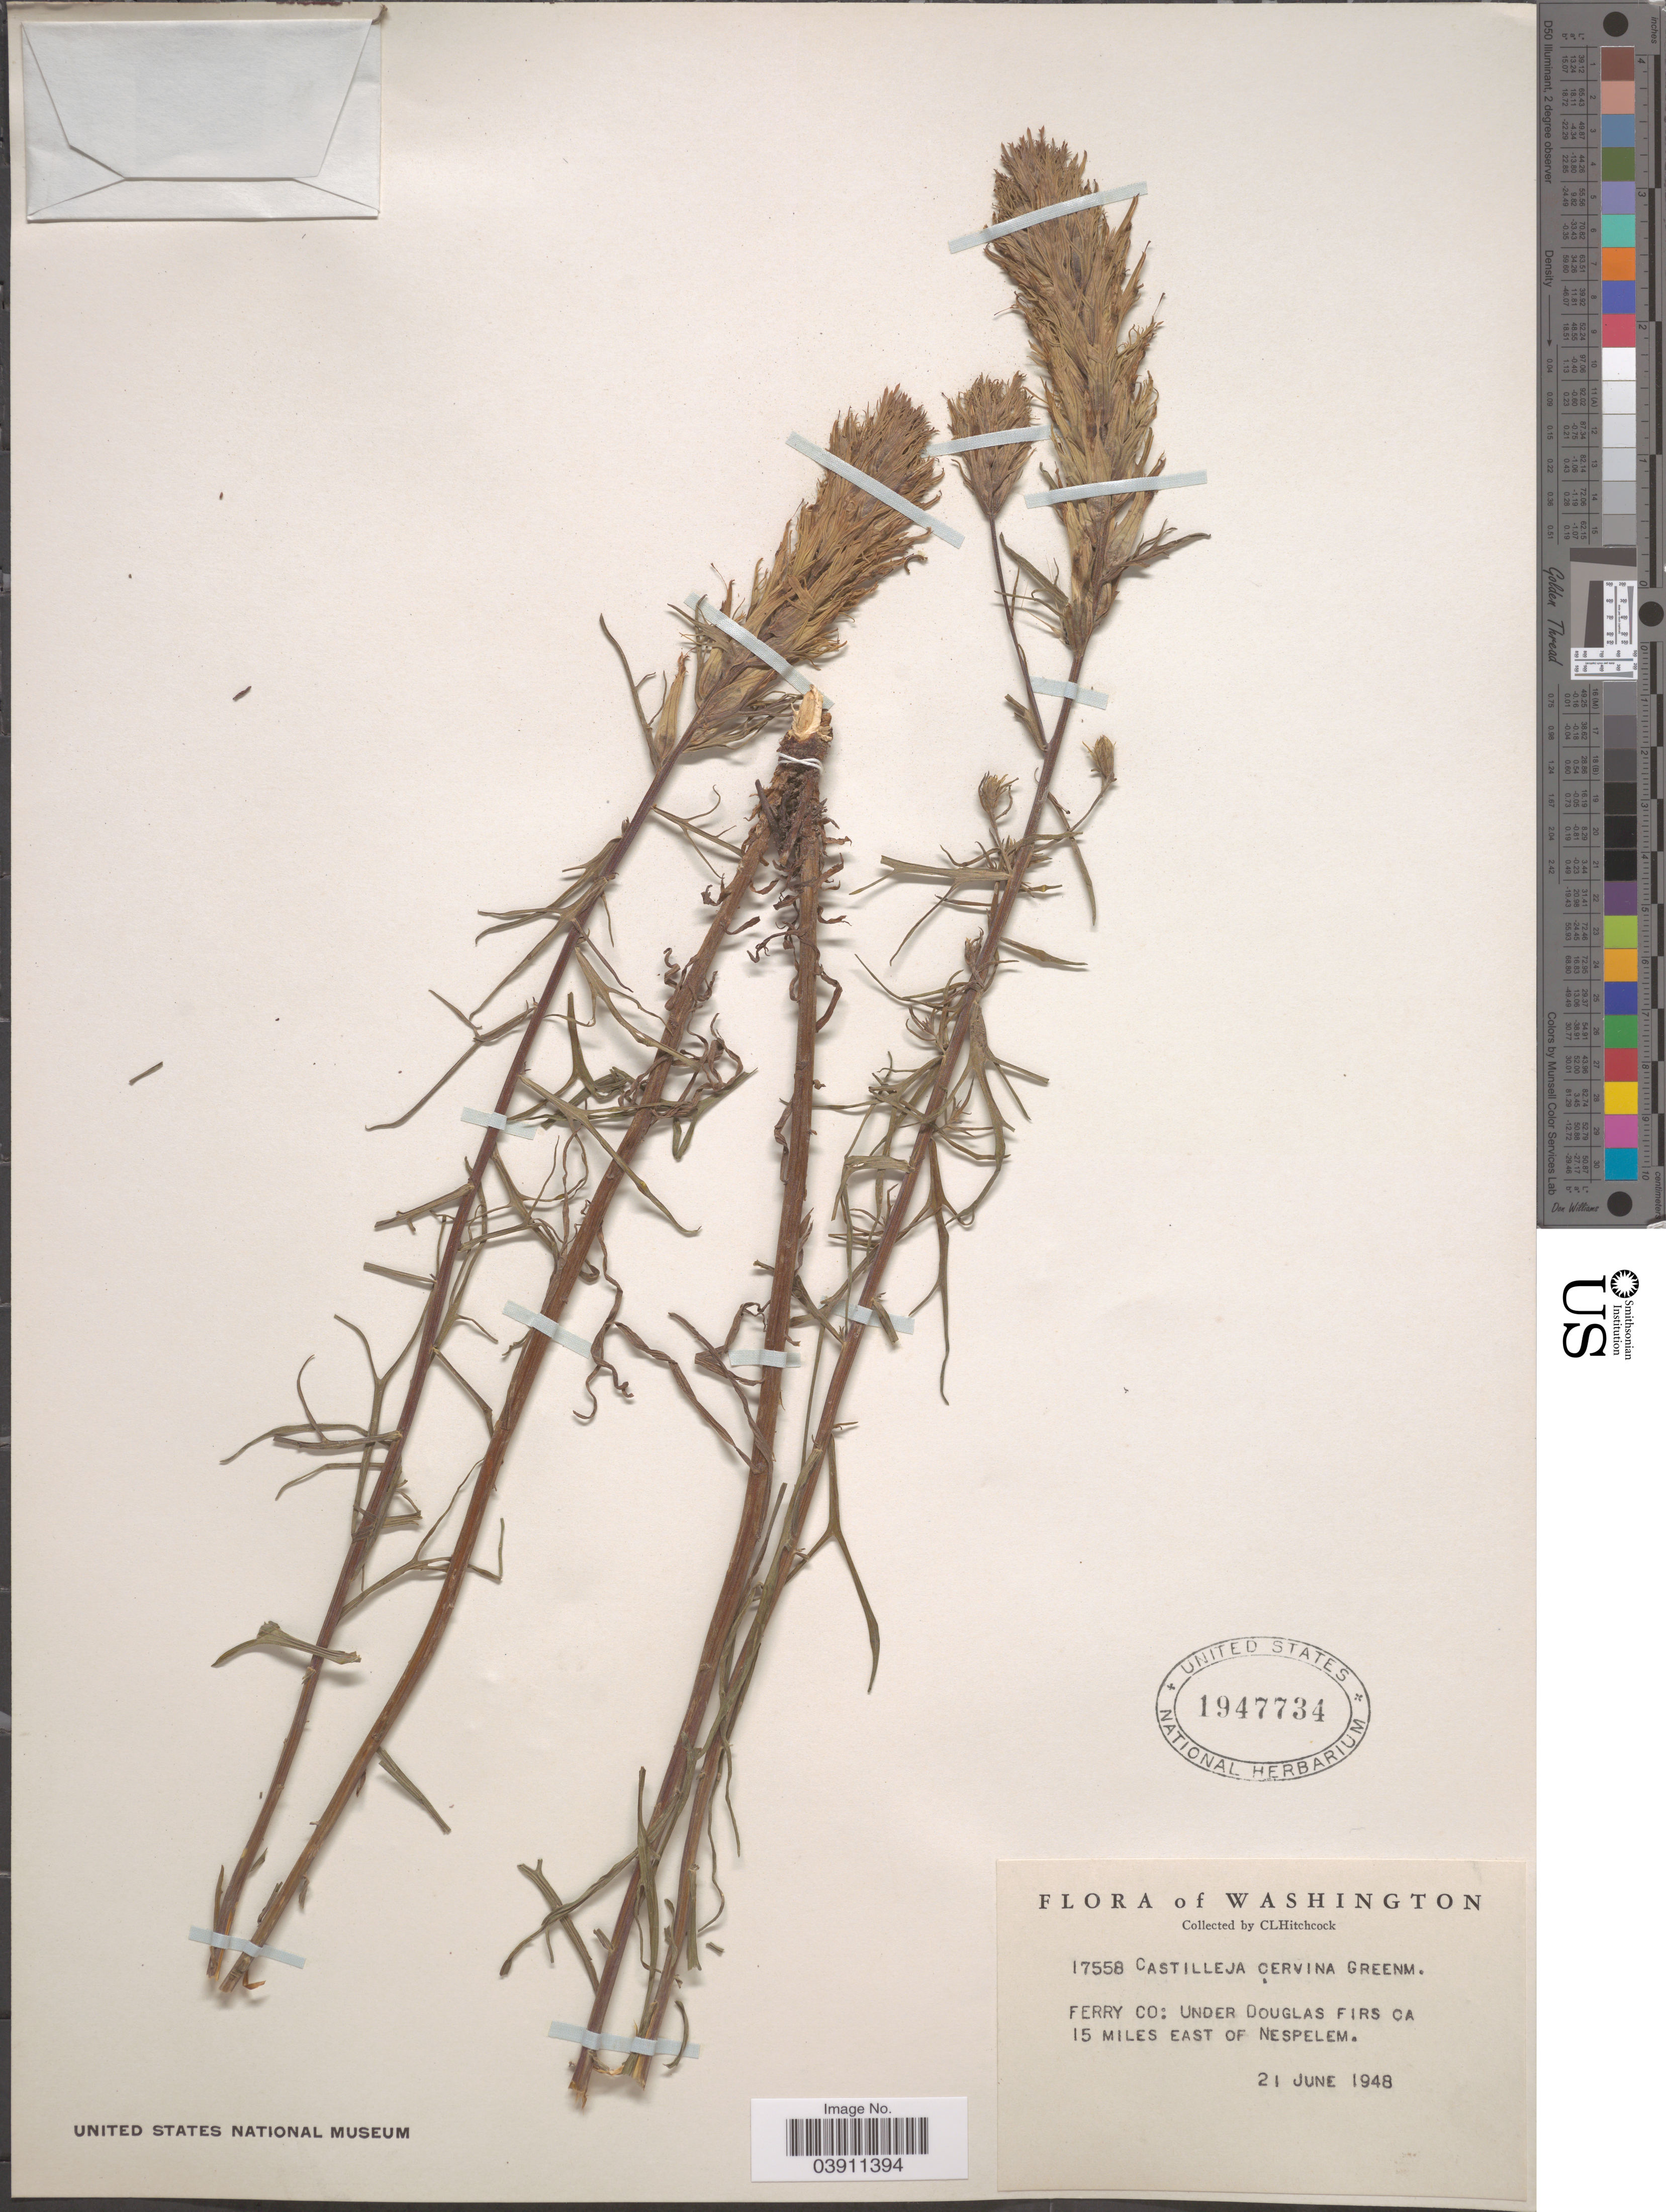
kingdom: Plantae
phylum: Tracheophyta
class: Magnoliopsida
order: Lamiales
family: Orobanchaceae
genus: Castilleja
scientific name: Castilleja cervina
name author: Greenm.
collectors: C. L. Hitchcock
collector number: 17558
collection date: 1948-06-21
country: United States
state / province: Washington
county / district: Douglas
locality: Ferry Co: Under Douglas Firs ca 15 miles East of Nespelem.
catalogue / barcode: US 1947734